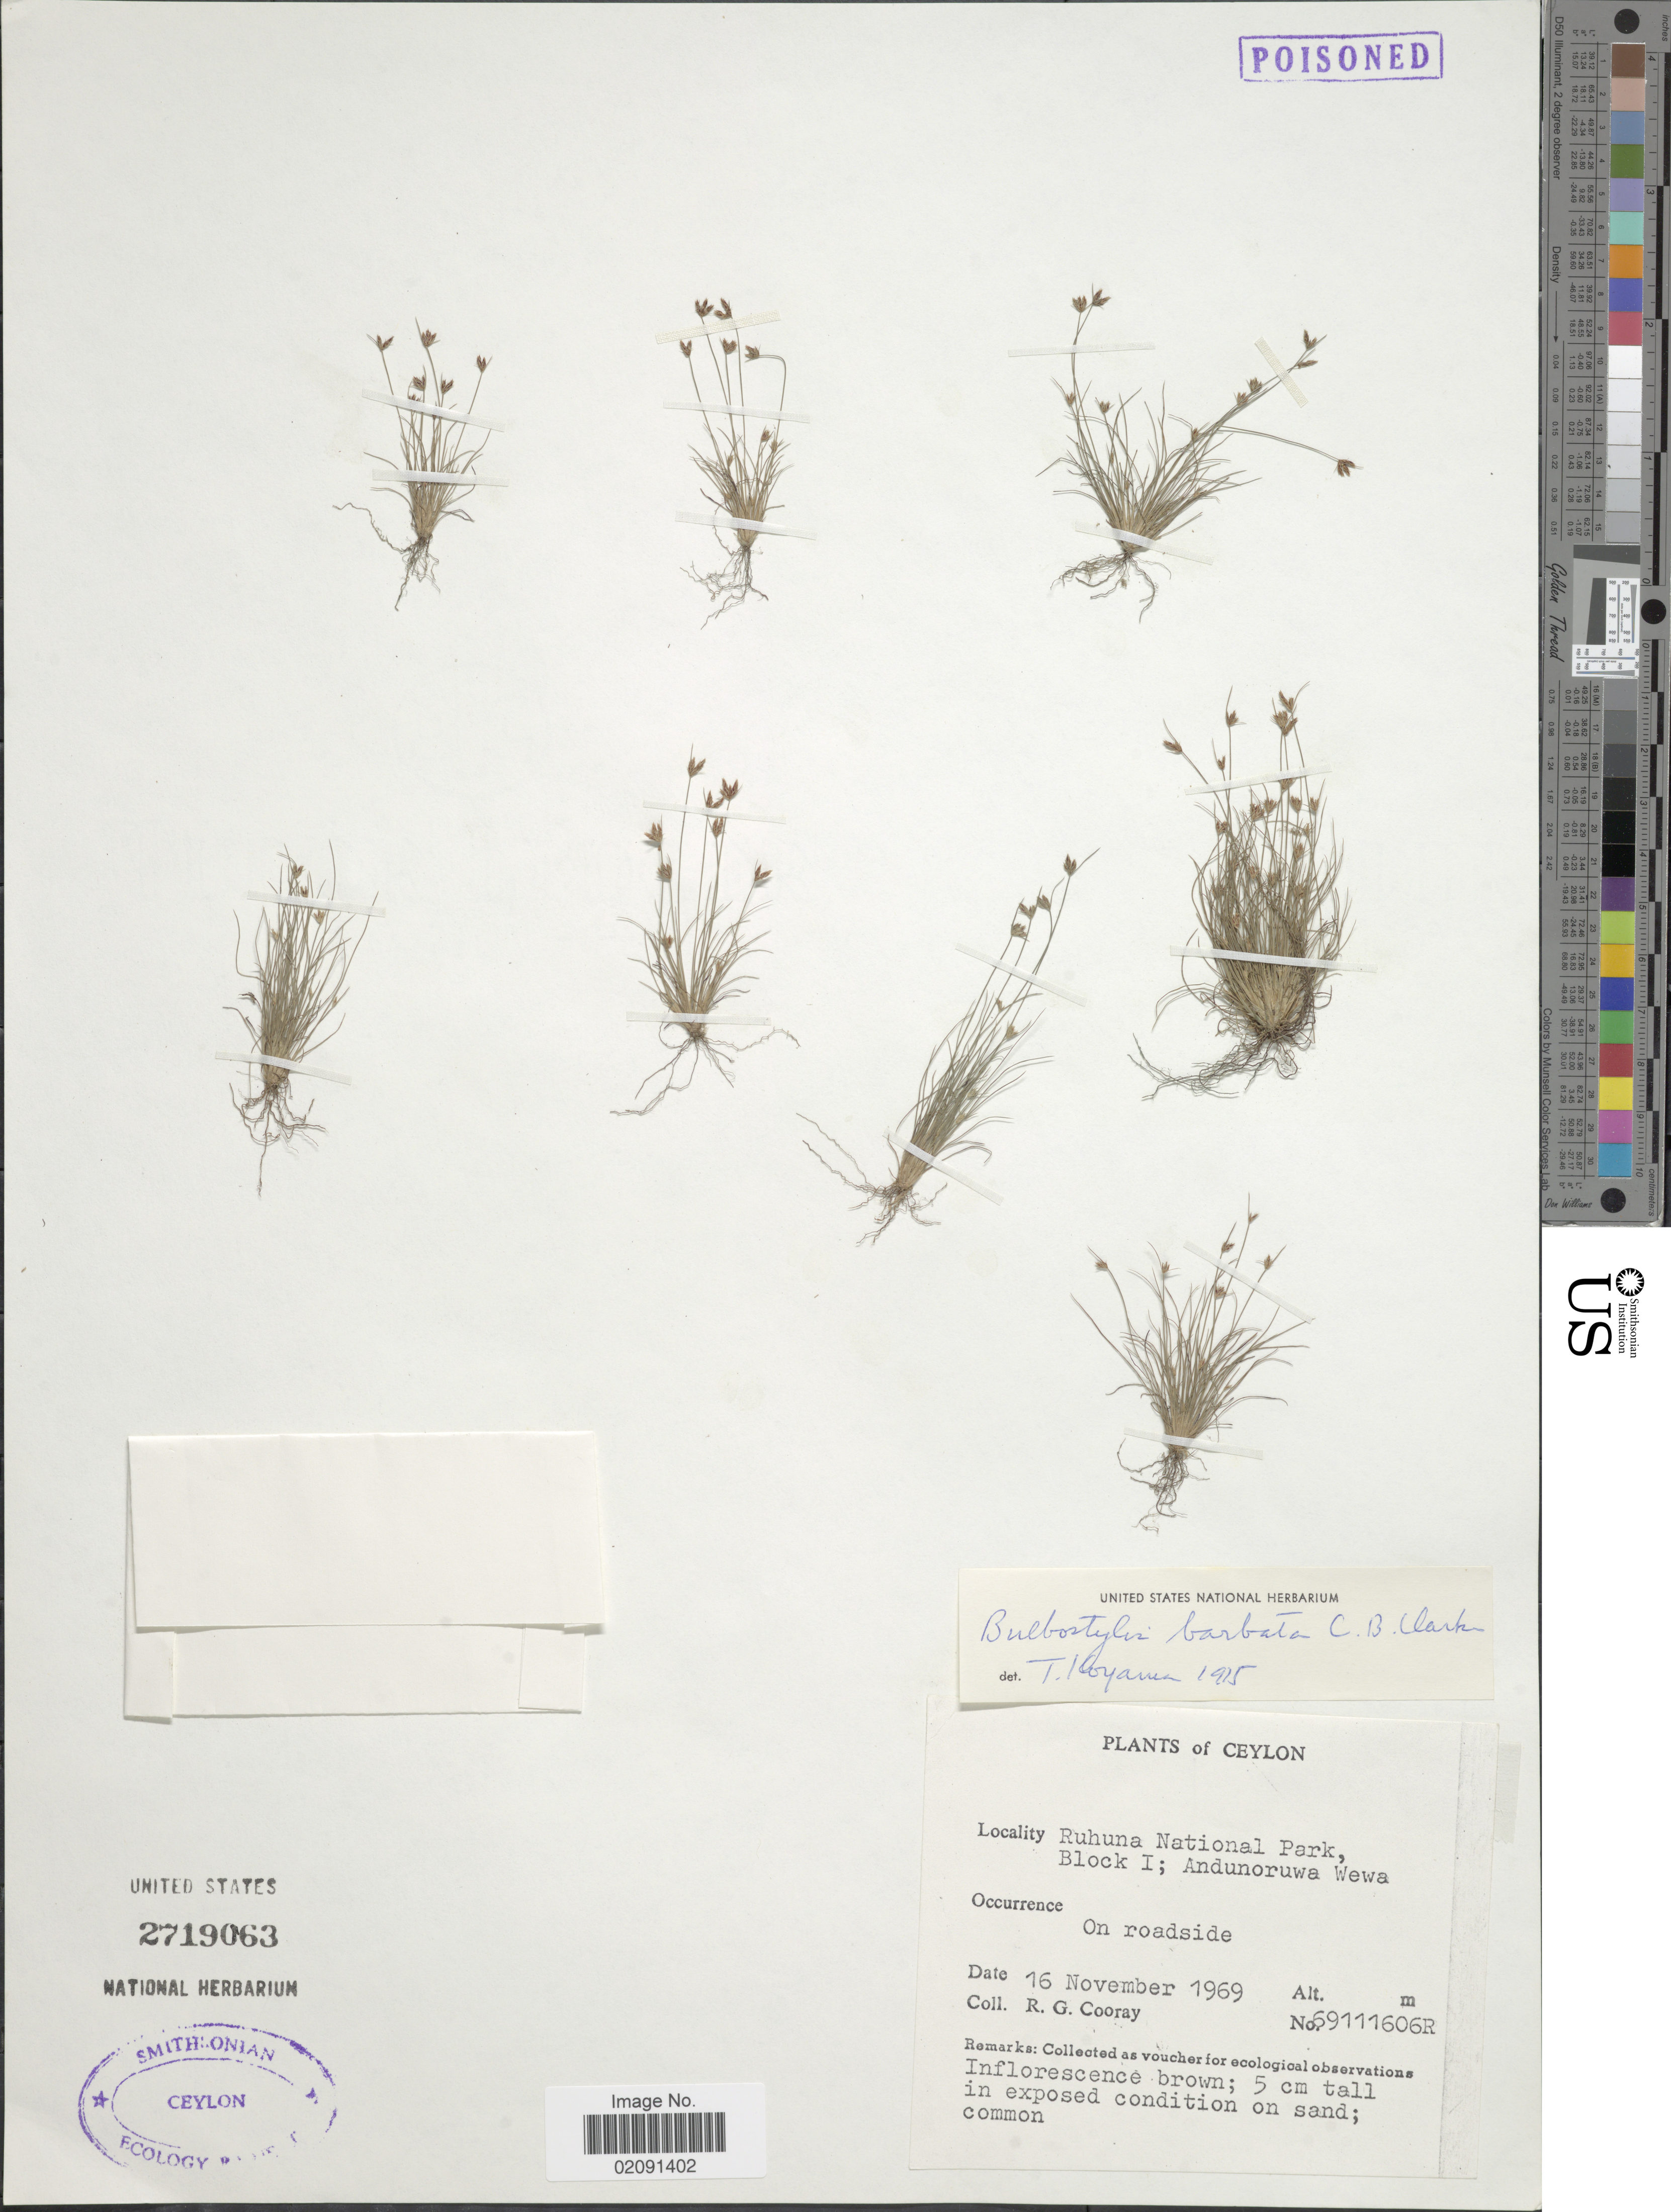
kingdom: Plantae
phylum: Tracheophyta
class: Liliopsida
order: Poales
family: Cyperaceae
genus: Bulbostylis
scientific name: Bulbostylis barbata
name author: (Rottb.) C.B. Clarke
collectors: R. Cooray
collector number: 69111606R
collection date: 1969-11-16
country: Sri Lanka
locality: Ceylon, Ruhuna National Park, Block I; Andunoruwa Wewa, on roadside.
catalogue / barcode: US 2719063